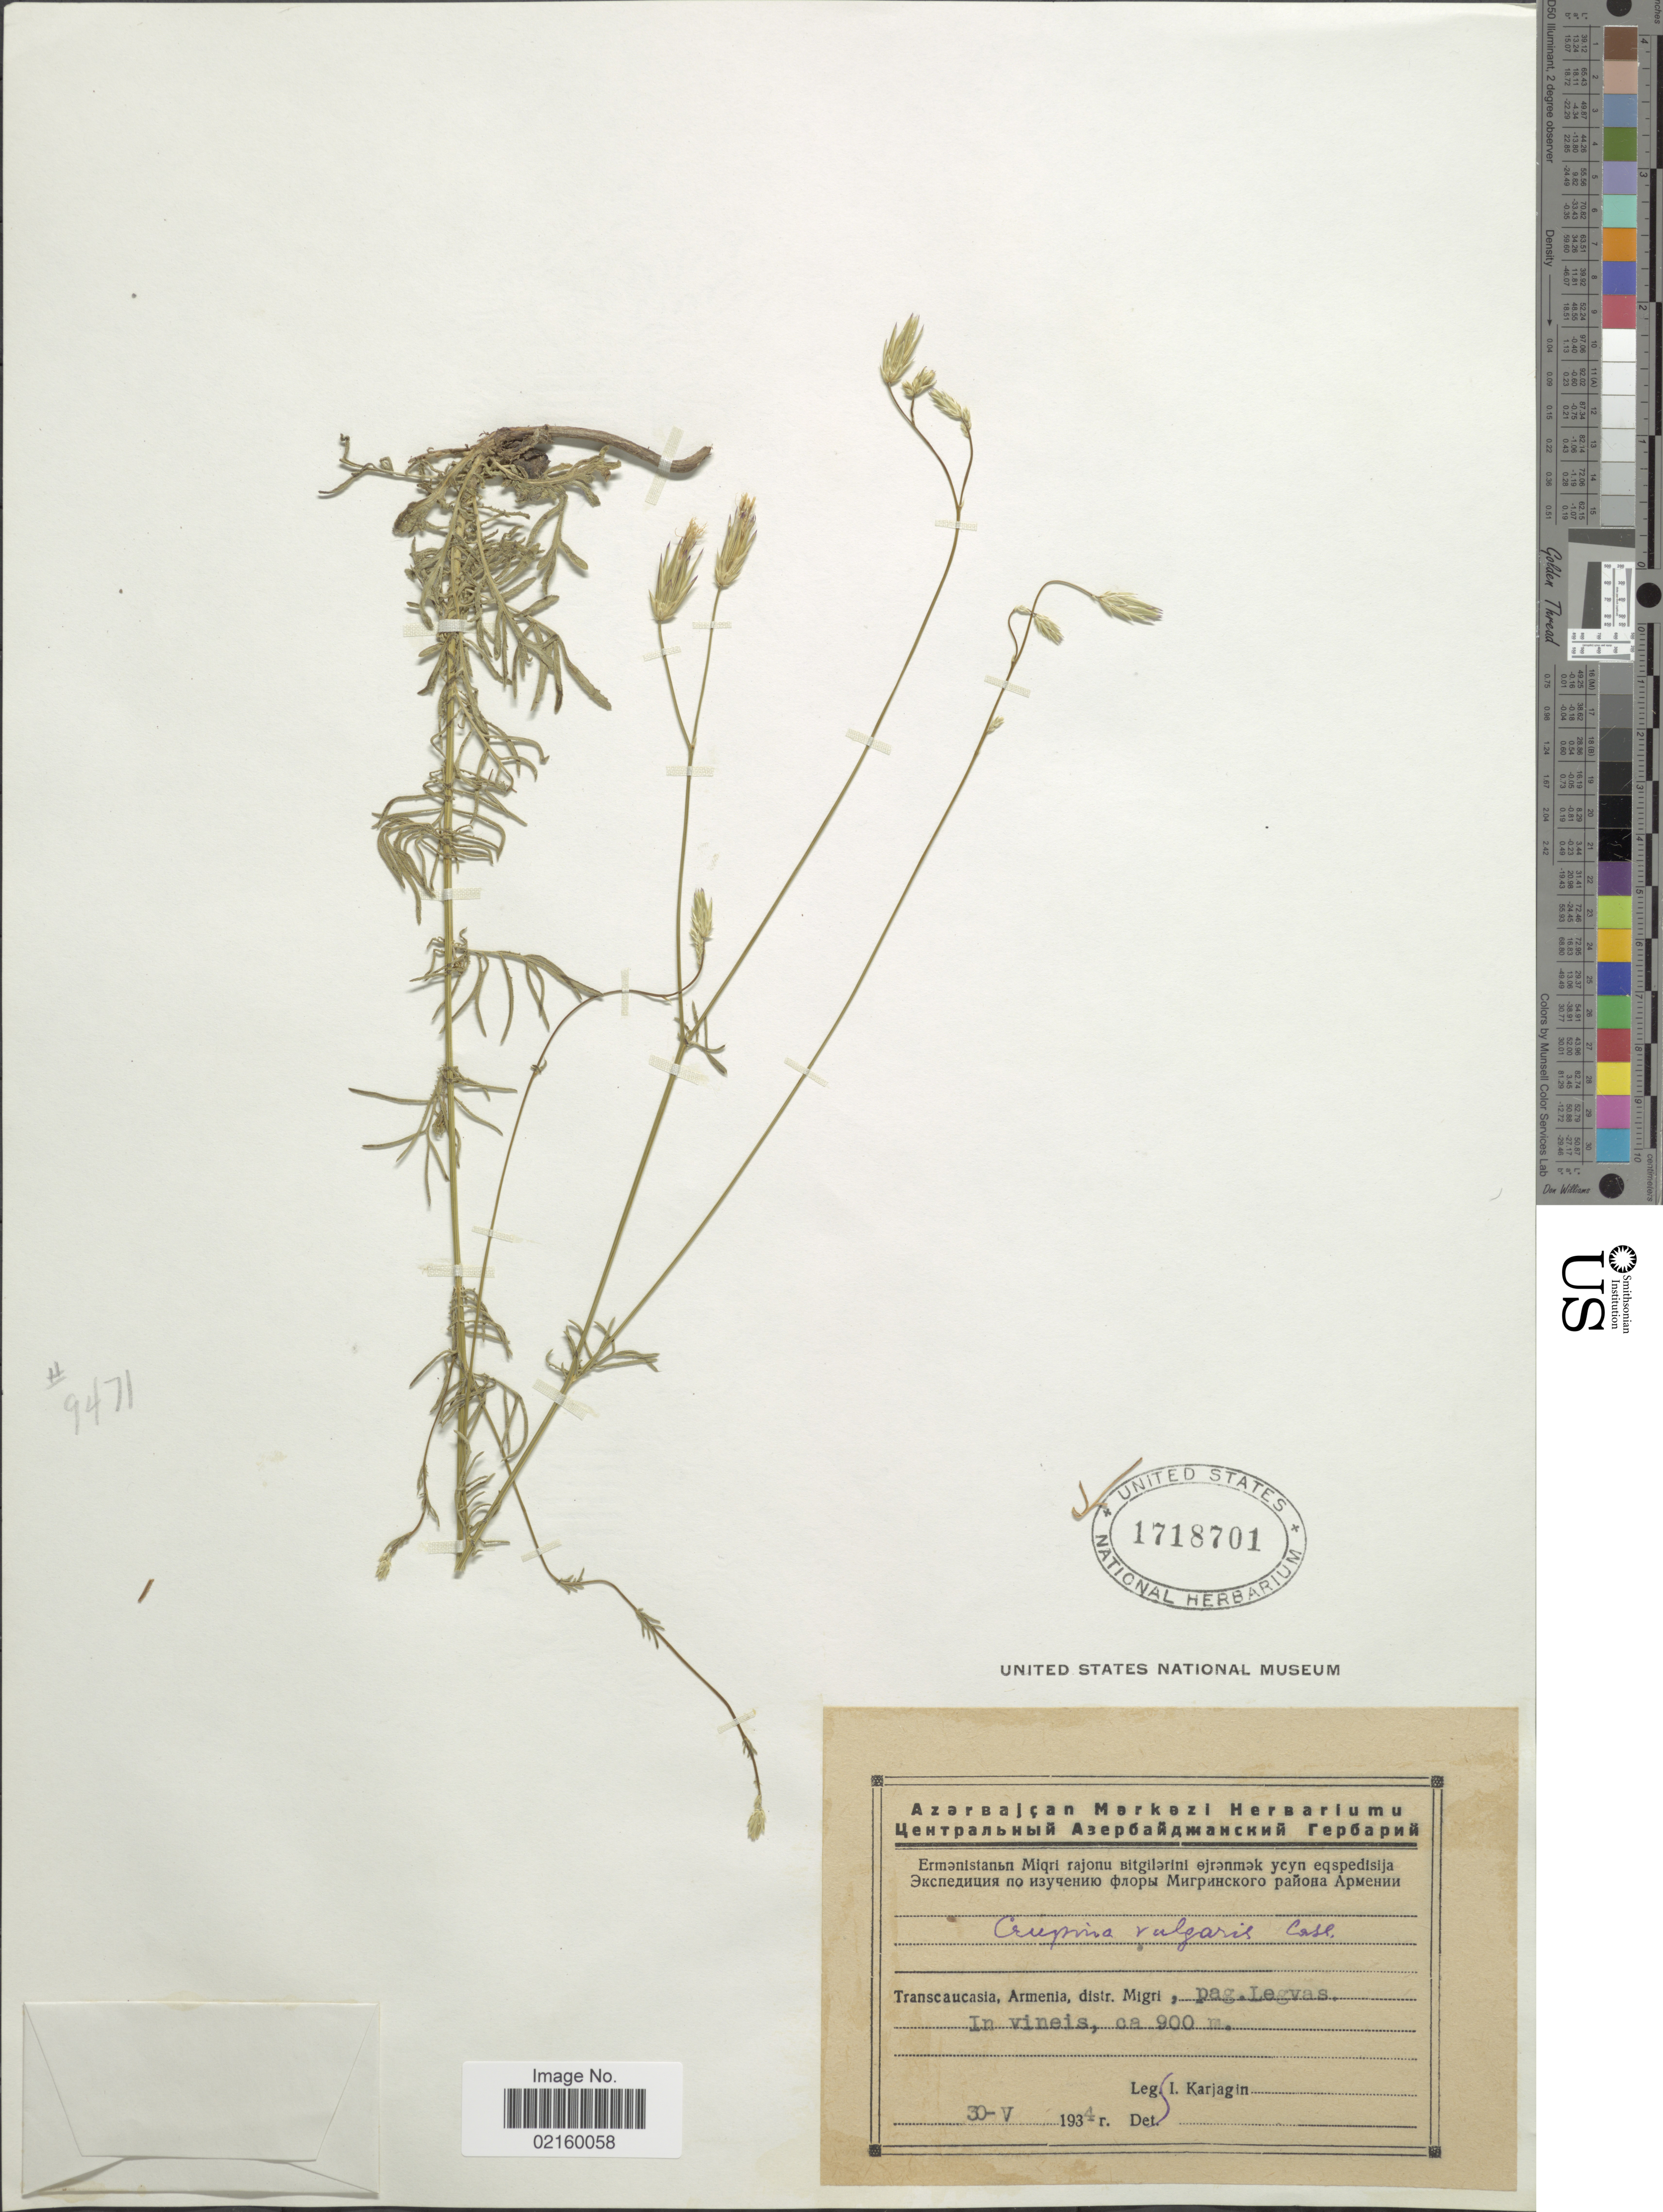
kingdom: Plantae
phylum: Tracheophyta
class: Magnoliopsida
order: Asterales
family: Asteraceae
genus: Crupina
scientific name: Crupina vulgaris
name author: Pers. ex Cass.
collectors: I. Karjagin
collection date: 1934-05-30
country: Armenia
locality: Transcaucasia, distr. Migri, pag. Legvas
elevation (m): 900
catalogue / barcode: US 1718701